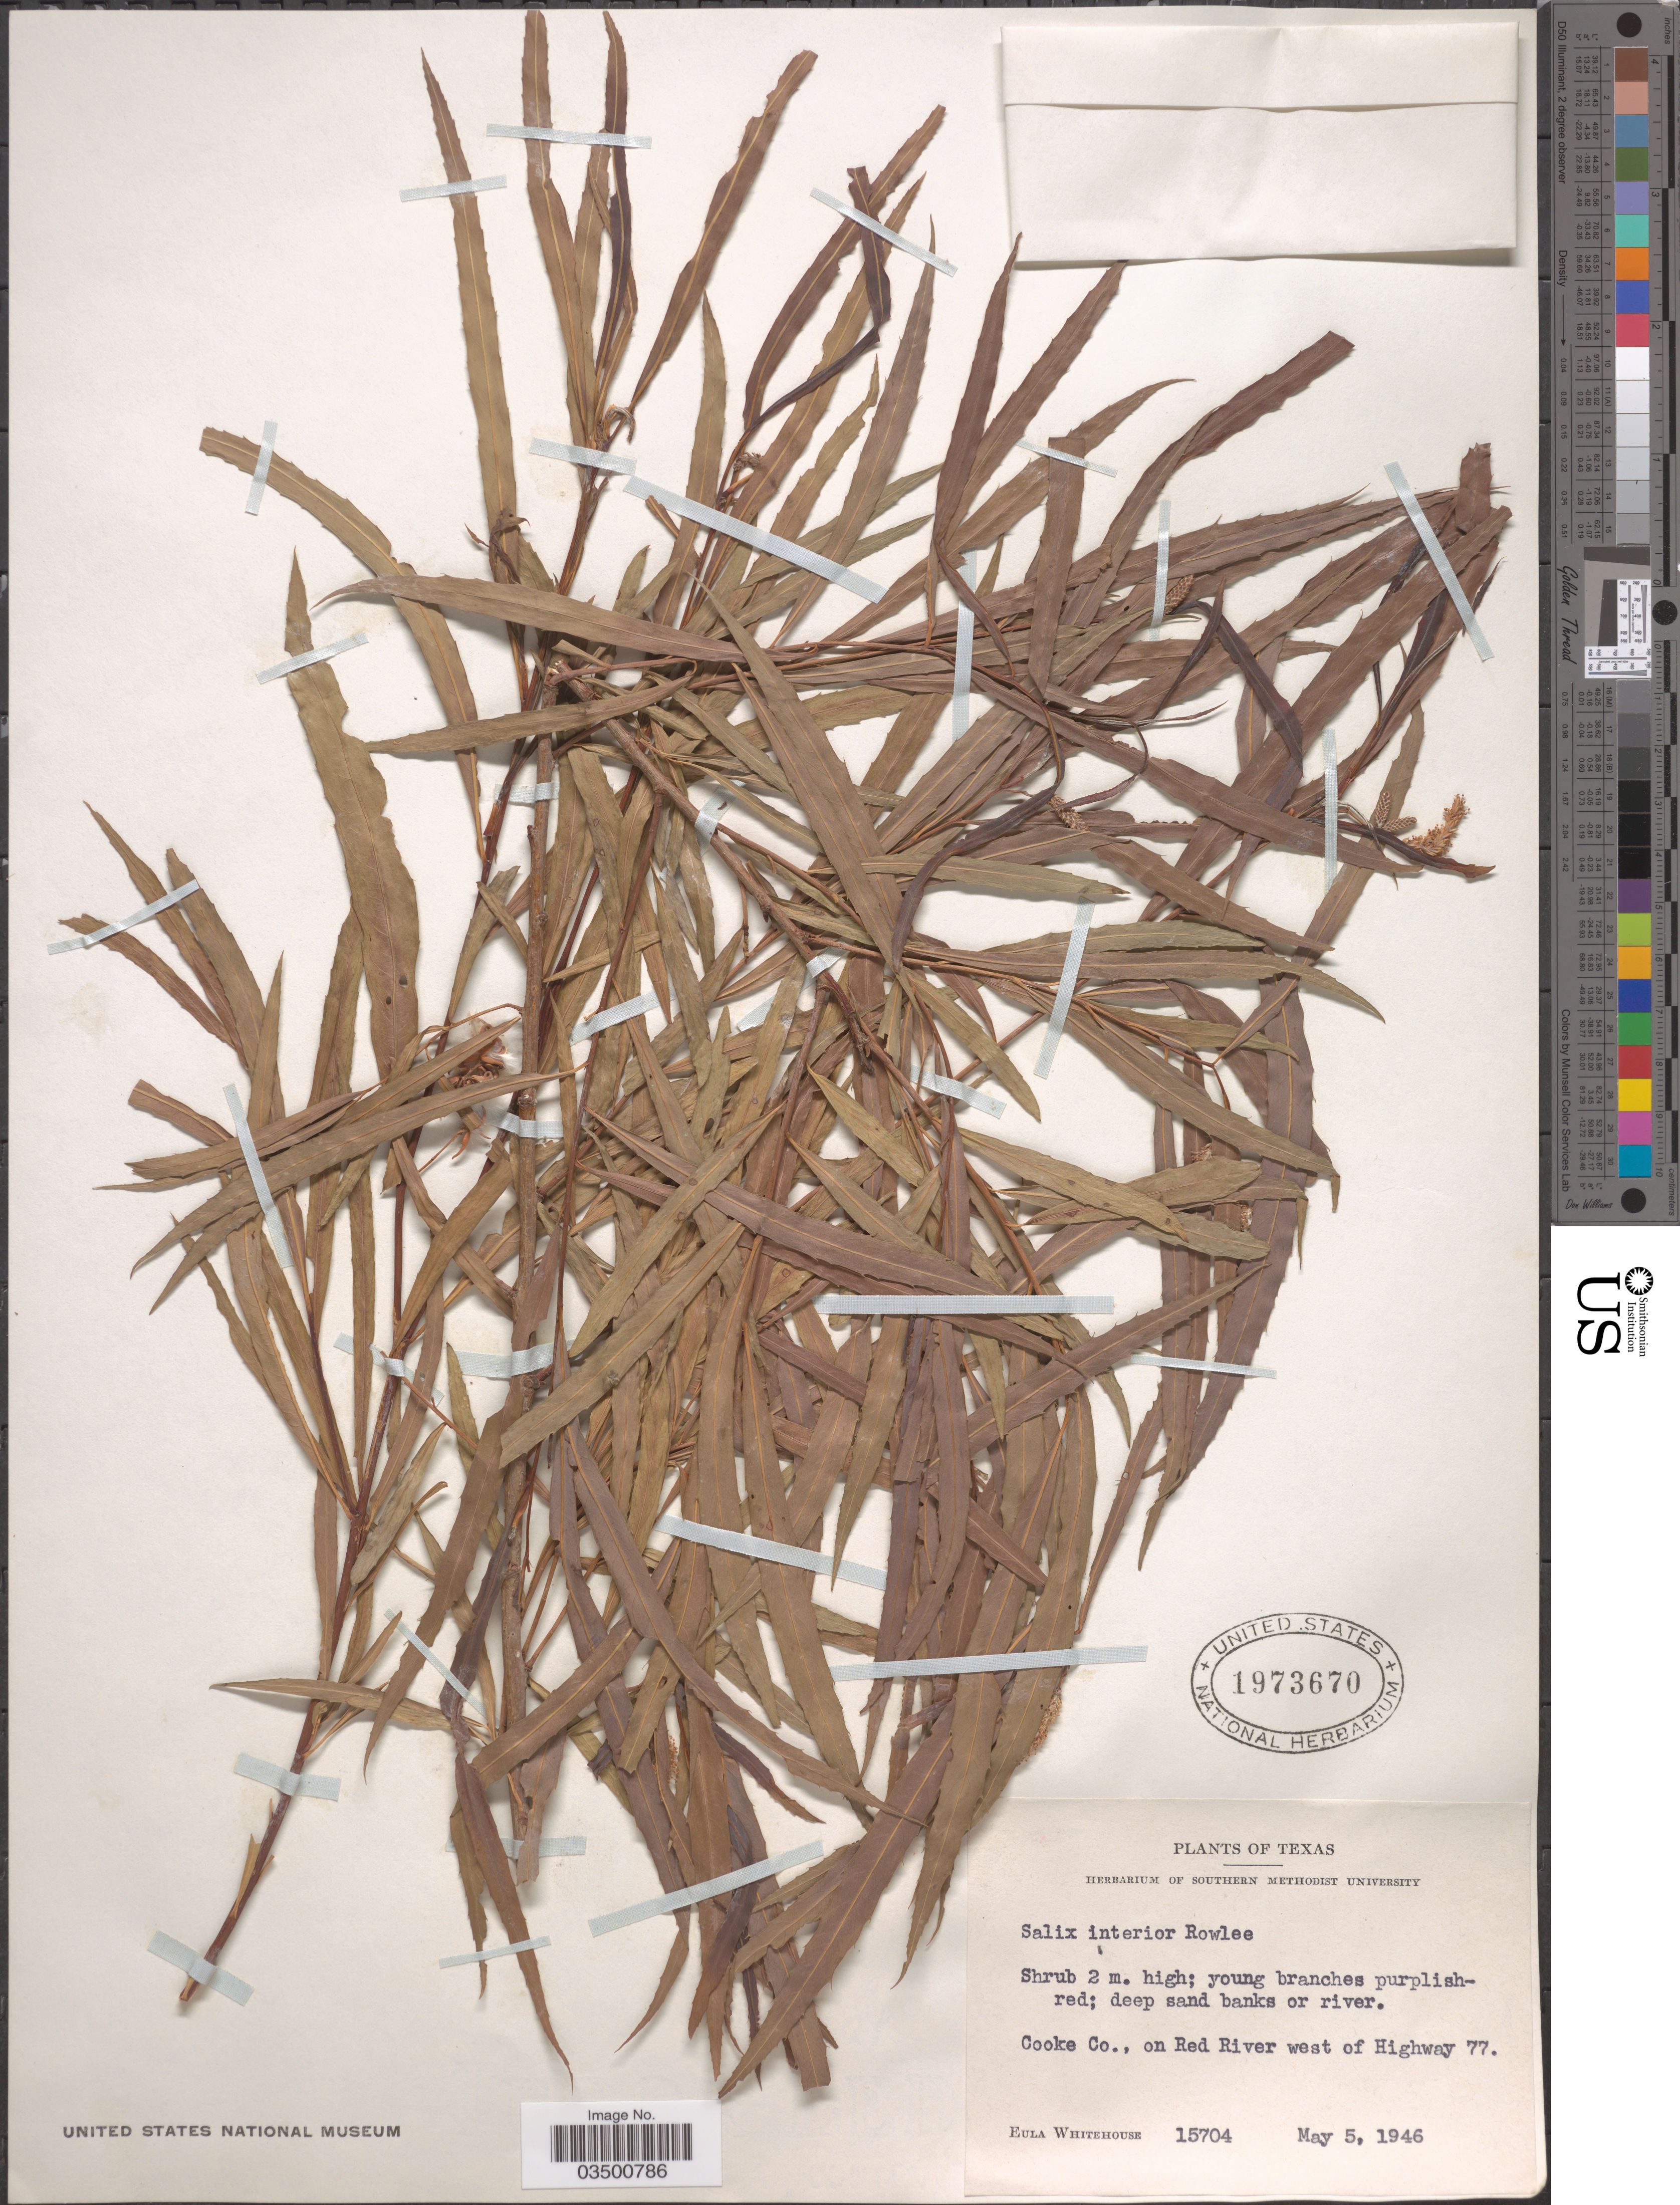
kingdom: Plantae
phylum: Tracheophyta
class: Magnoliopsida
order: Malpighiales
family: Salicaceae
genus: Salix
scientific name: Salix interior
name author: Rowlee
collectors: E. Whitehouse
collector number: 15704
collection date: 1946-05-05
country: United States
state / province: Texas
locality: Cooke Co., on Red River west of Highway 77.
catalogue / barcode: US 1973670